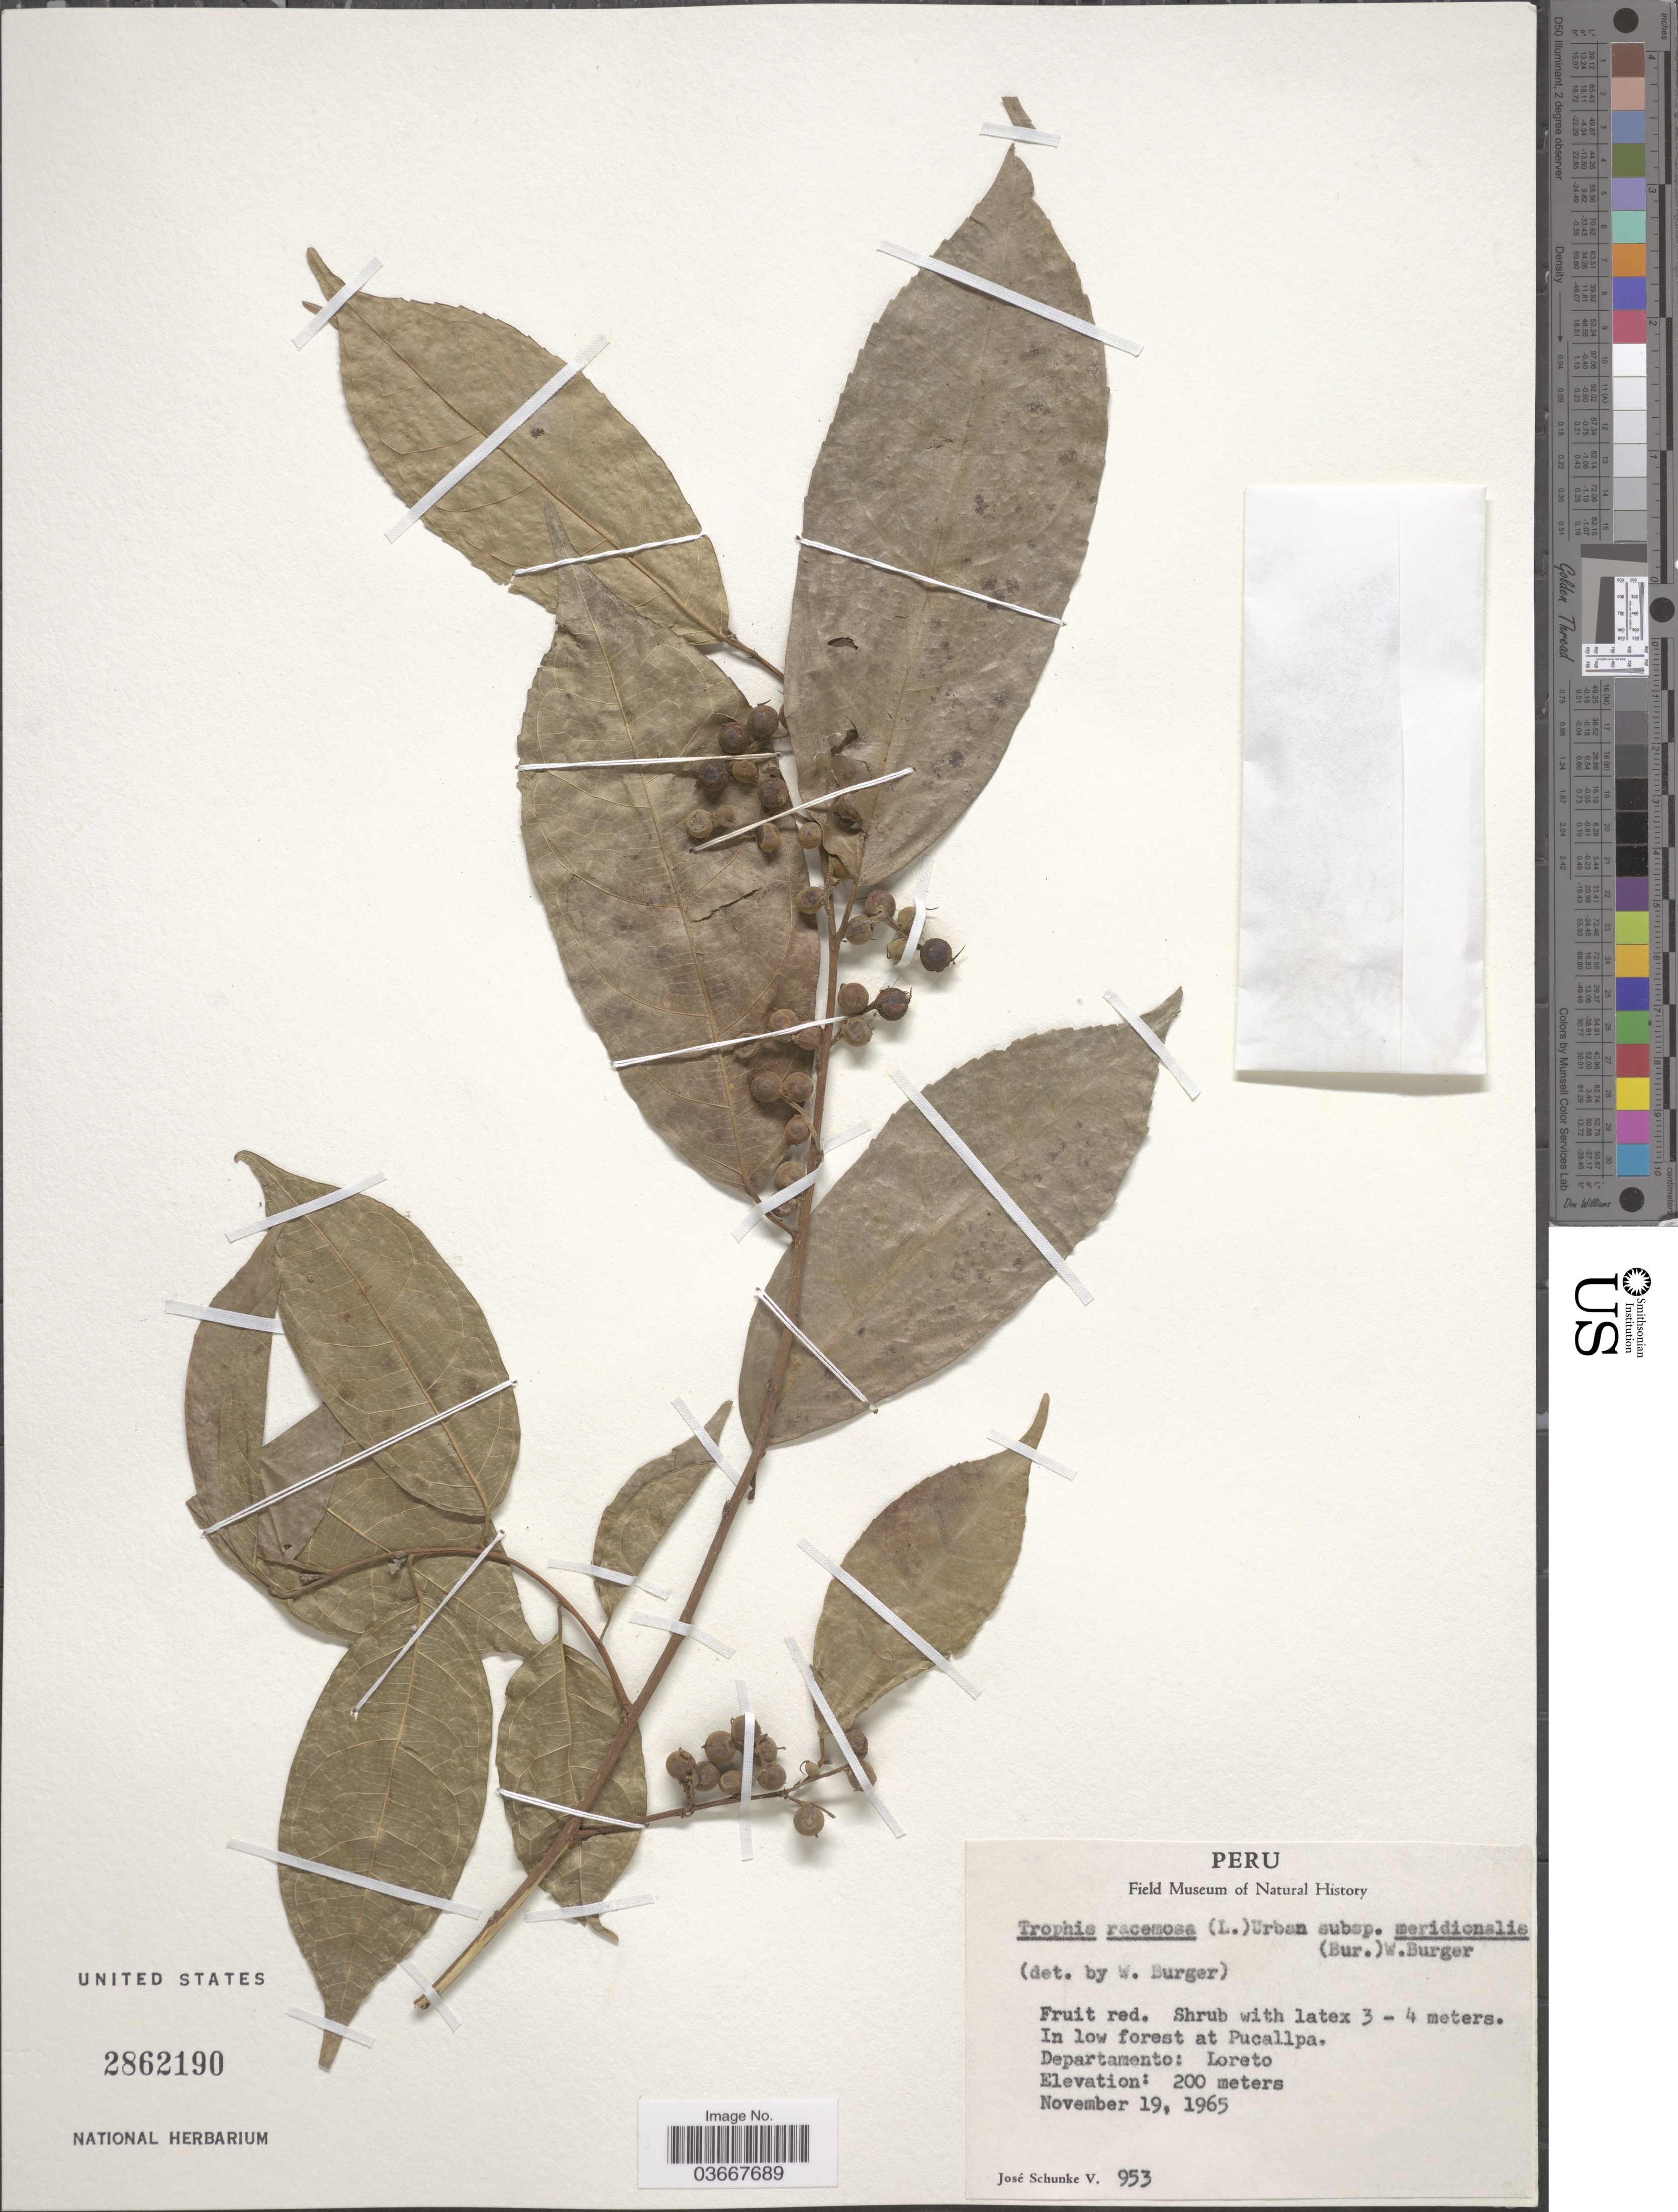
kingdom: Plantae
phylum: Tracheophyta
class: Magnoliopsida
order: Rosales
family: Moraceae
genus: Trophis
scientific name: Trophis racemosa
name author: (L.) Urb.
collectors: J. Schunke Vigo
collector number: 953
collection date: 1965-11-19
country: Peru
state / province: Loreto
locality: In low forest at Pucallpa. Departamento: Loreto.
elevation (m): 200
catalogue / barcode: US 2862190